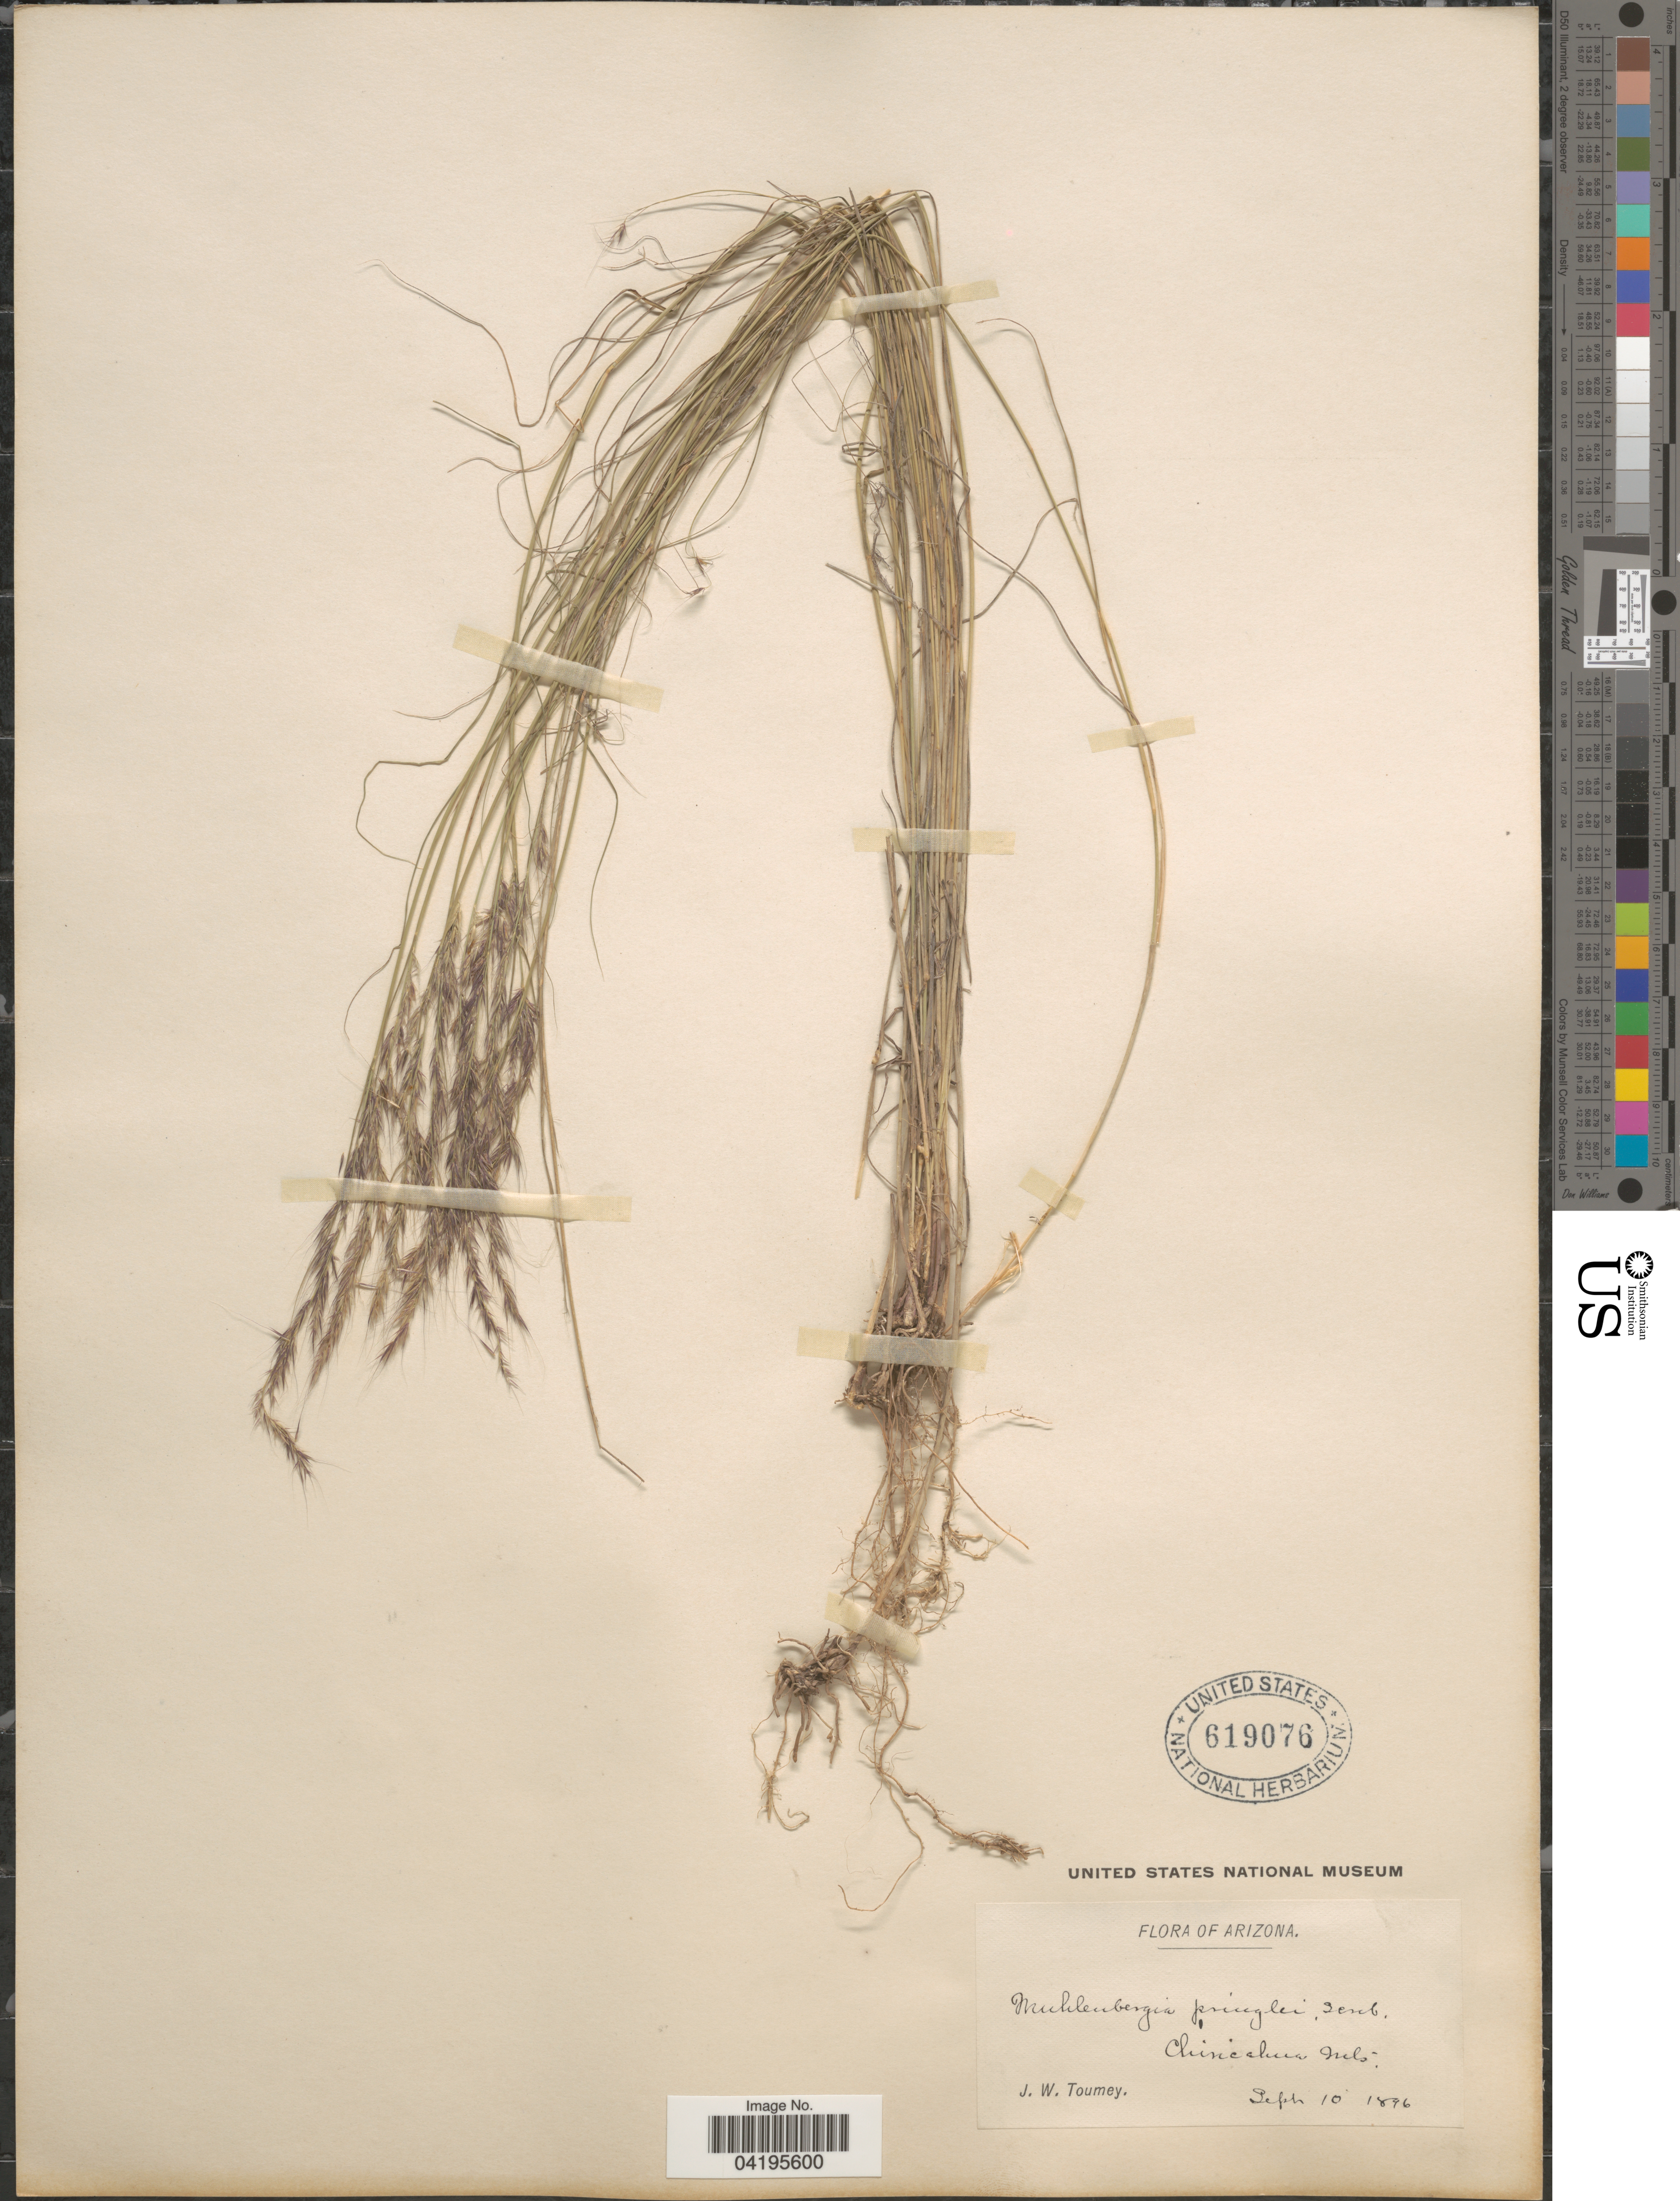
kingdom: Plantae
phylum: Tracheophyta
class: Liliopsida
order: Poales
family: Poaceae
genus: Muhlenbergia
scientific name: Muhlenbergia pauciflora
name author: Buckley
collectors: J. W. Toumey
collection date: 1896-09-10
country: United States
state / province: Arizona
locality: Chiricahua Mts.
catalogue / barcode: US 619076